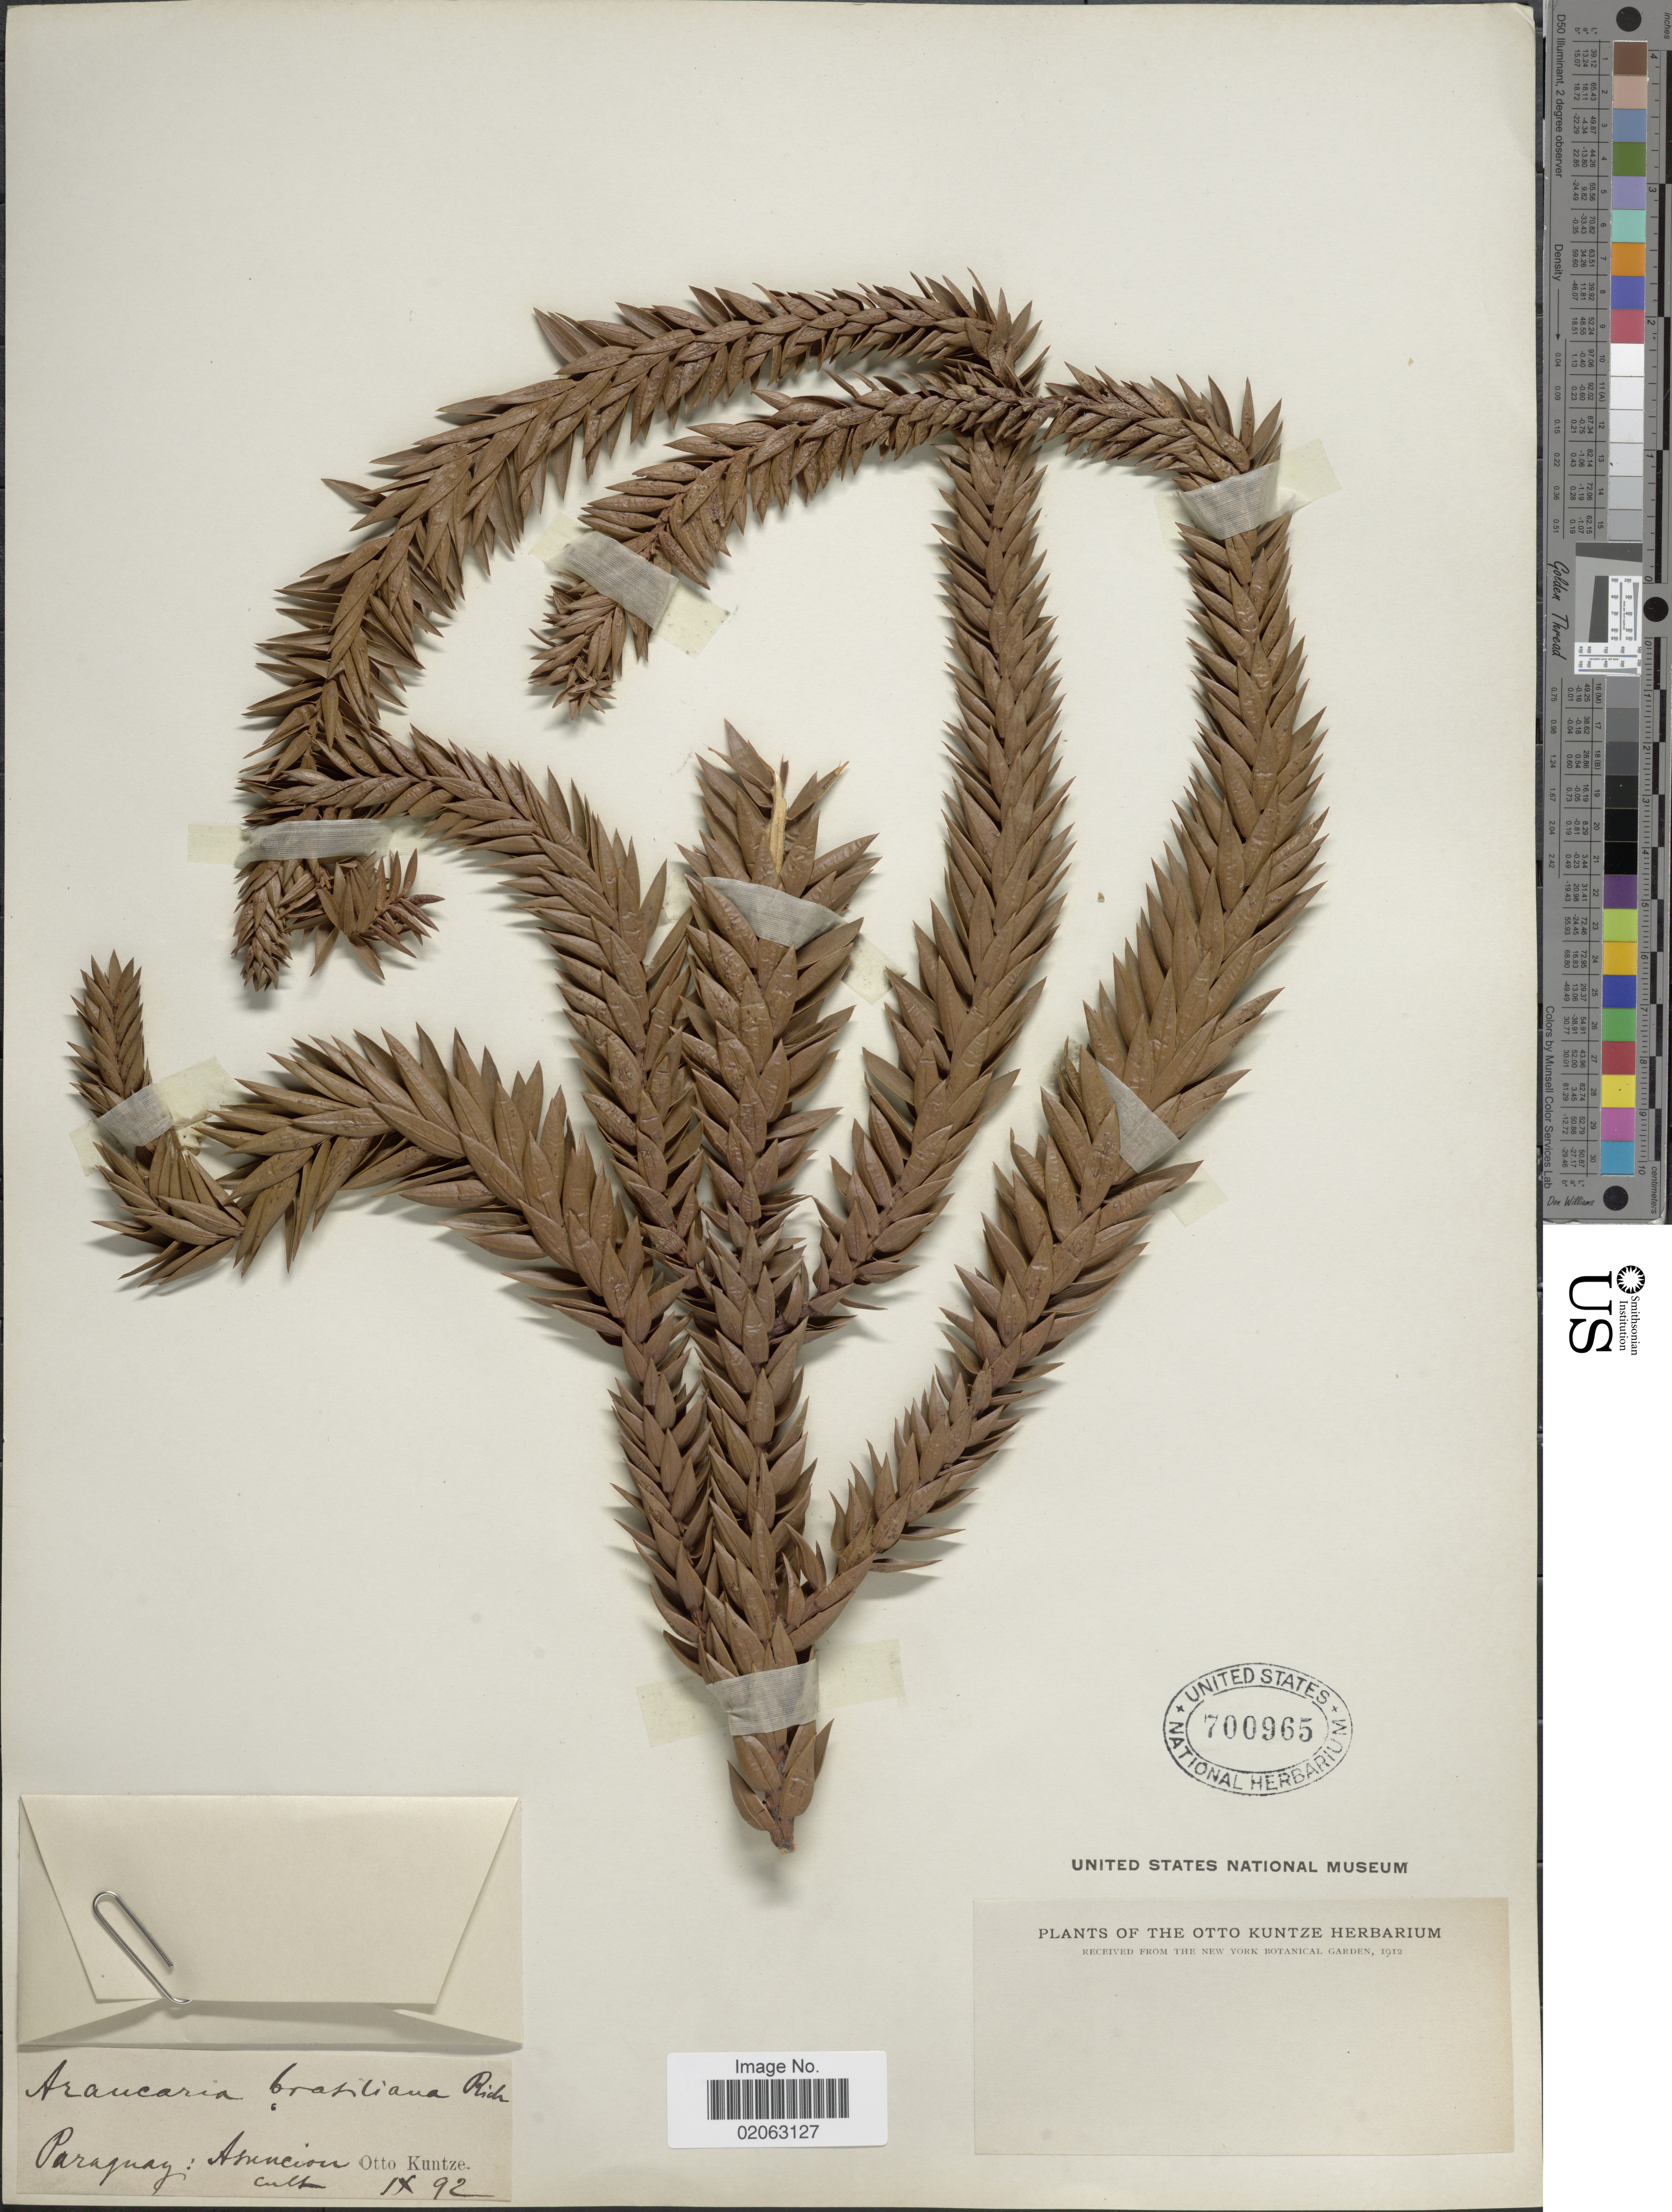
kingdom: Plantae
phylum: Tracheophyta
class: Pinopsida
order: Pinales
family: Araucariaceae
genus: Araucaria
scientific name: Araucaria angustifolia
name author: (Bertol.) Kuntze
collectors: C.E.O. Kuntze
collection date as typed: Transcribed d/m/y: /9/92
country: Paraguay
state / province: Asuncion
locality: Asuncion cult.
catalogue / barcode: US 700965